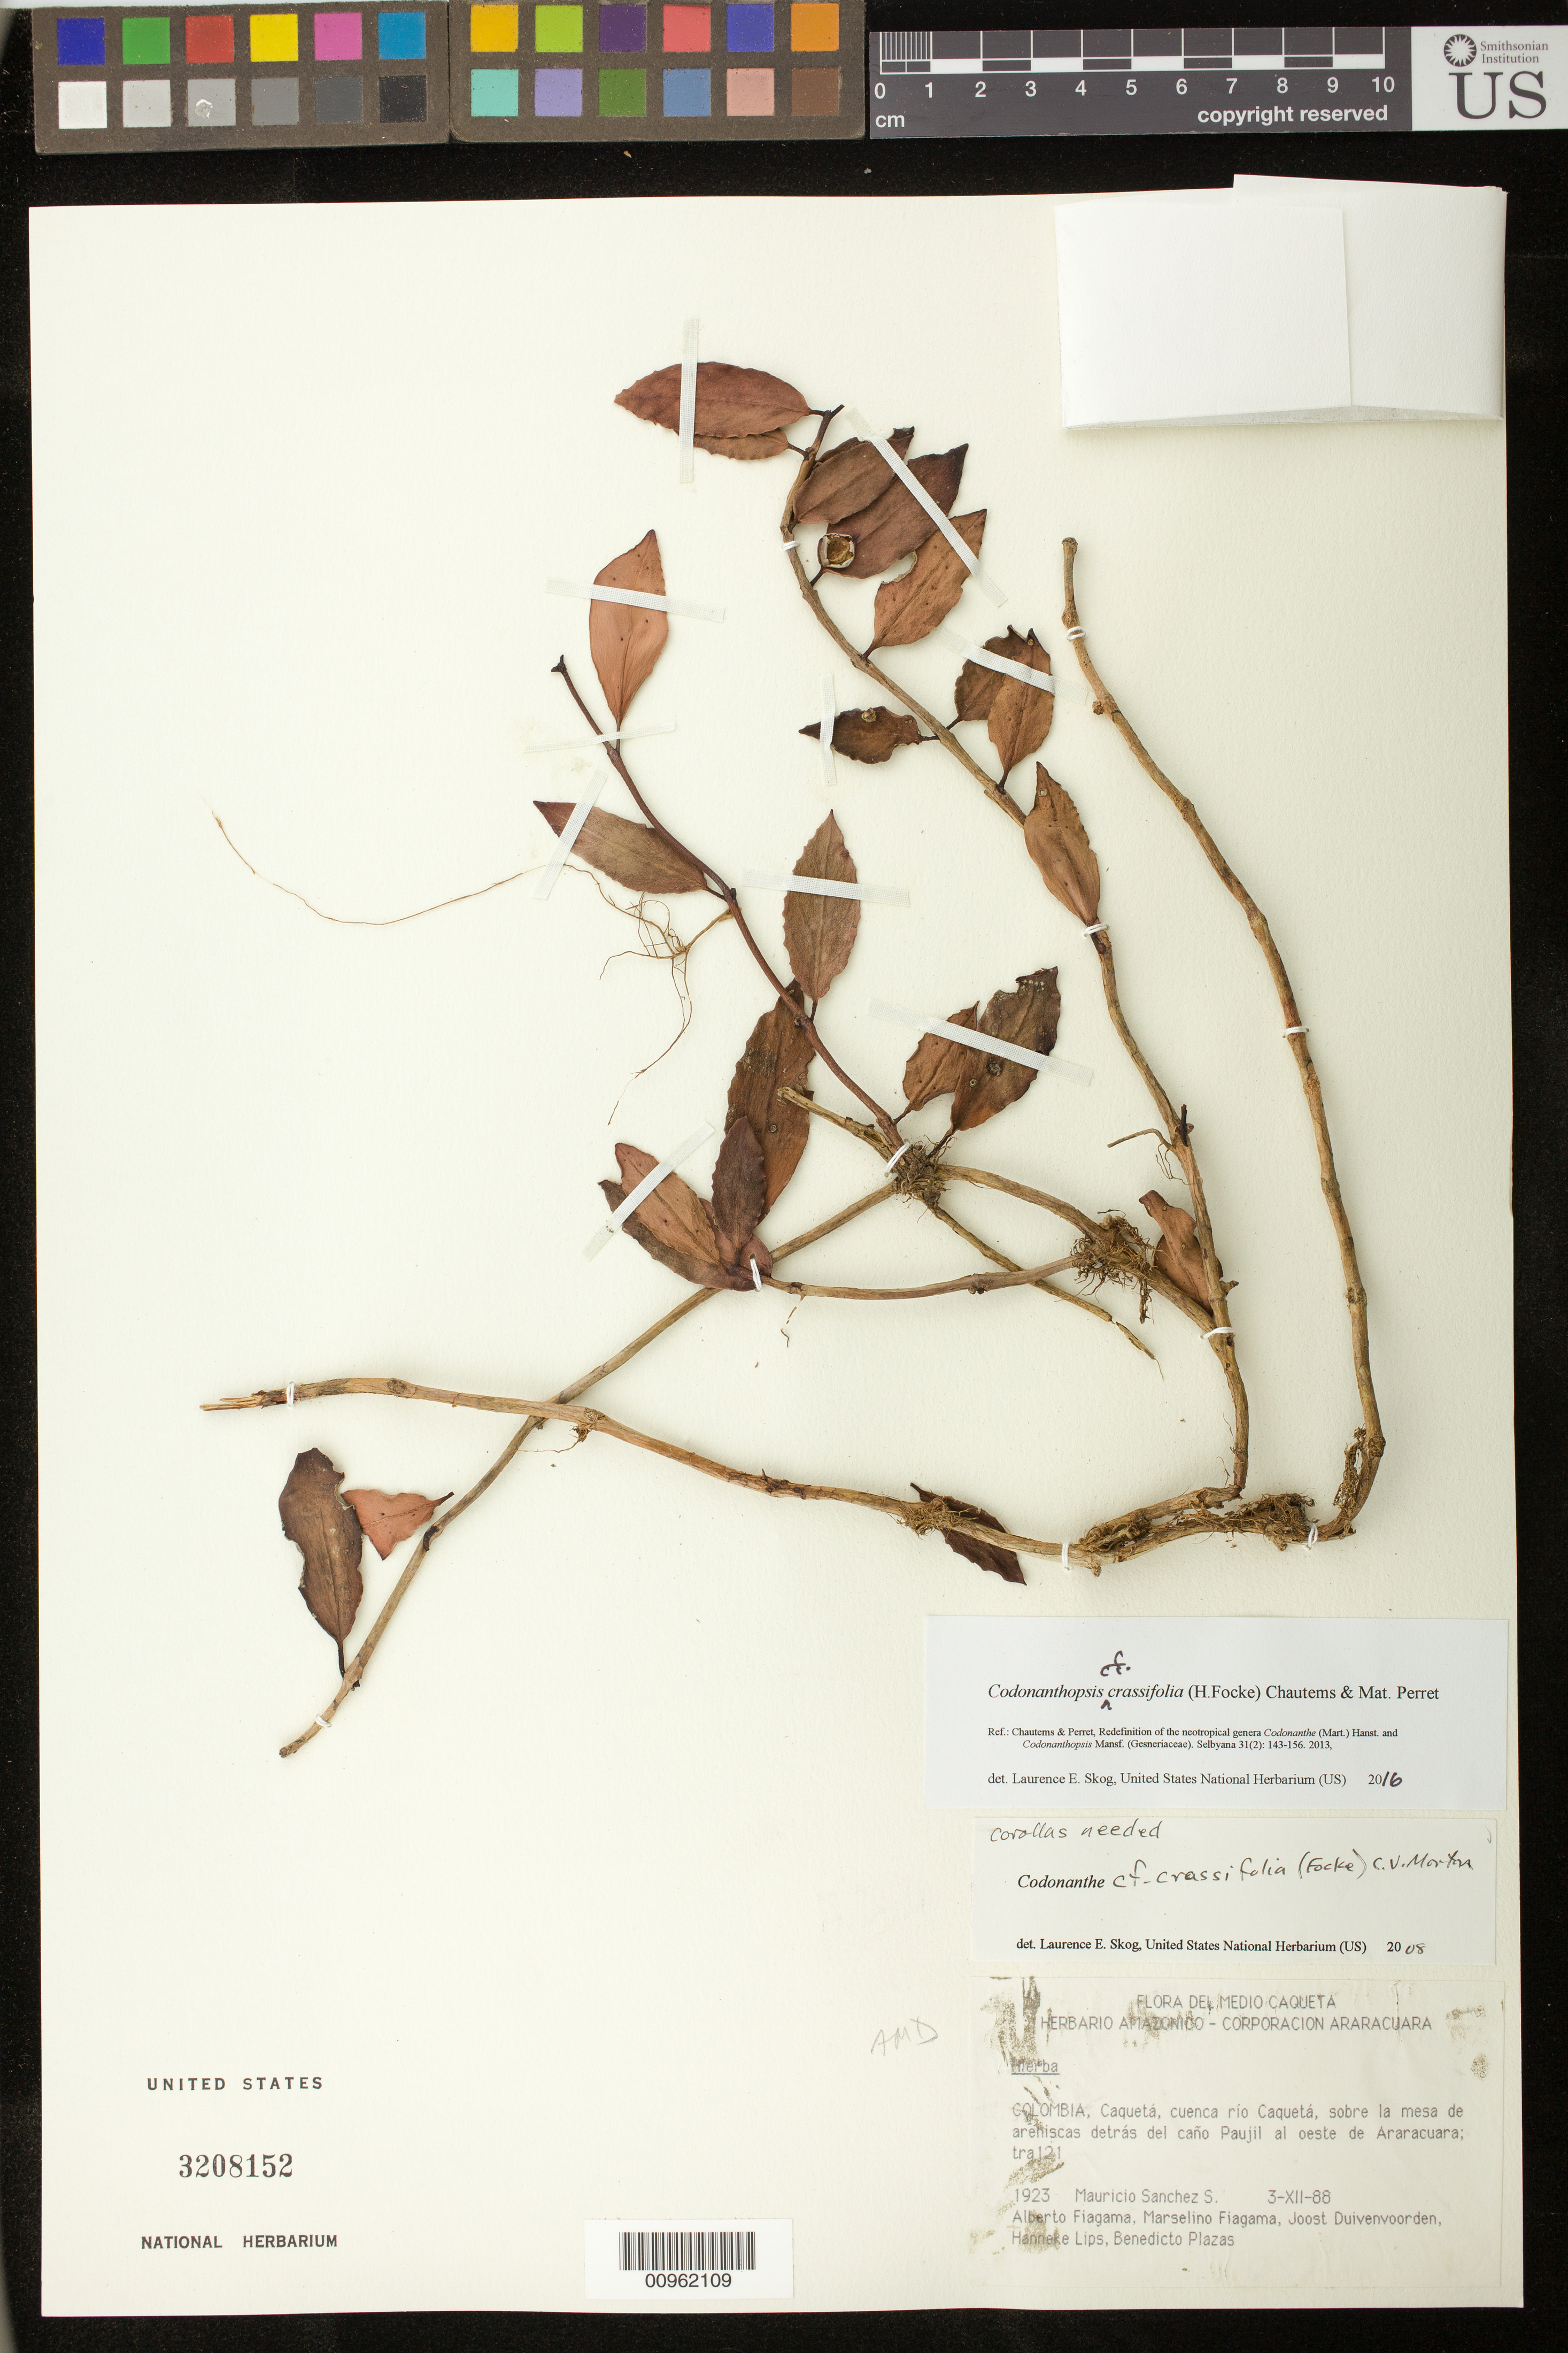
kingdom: Plantae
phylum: Tracheophyta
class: Magnoliopsida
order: Lamiales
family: Gesneriaceae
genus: Codonanthopsis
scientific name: Codonanthopsis crassifolia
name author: (H. Focke) Chautems & Mat.Perret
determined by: Skog, Laurence E.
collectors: M. Sanchez S. & et al.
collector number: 1923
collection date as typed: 03 Dec 1988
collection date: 1988-12-03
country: Colombia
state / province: Caquetá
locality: Caquetá, cuenca rio Caquetá, sobre la mesa de areniscas detrás del caño Paujil al oeste de Araracuara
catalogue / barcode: US 3208152